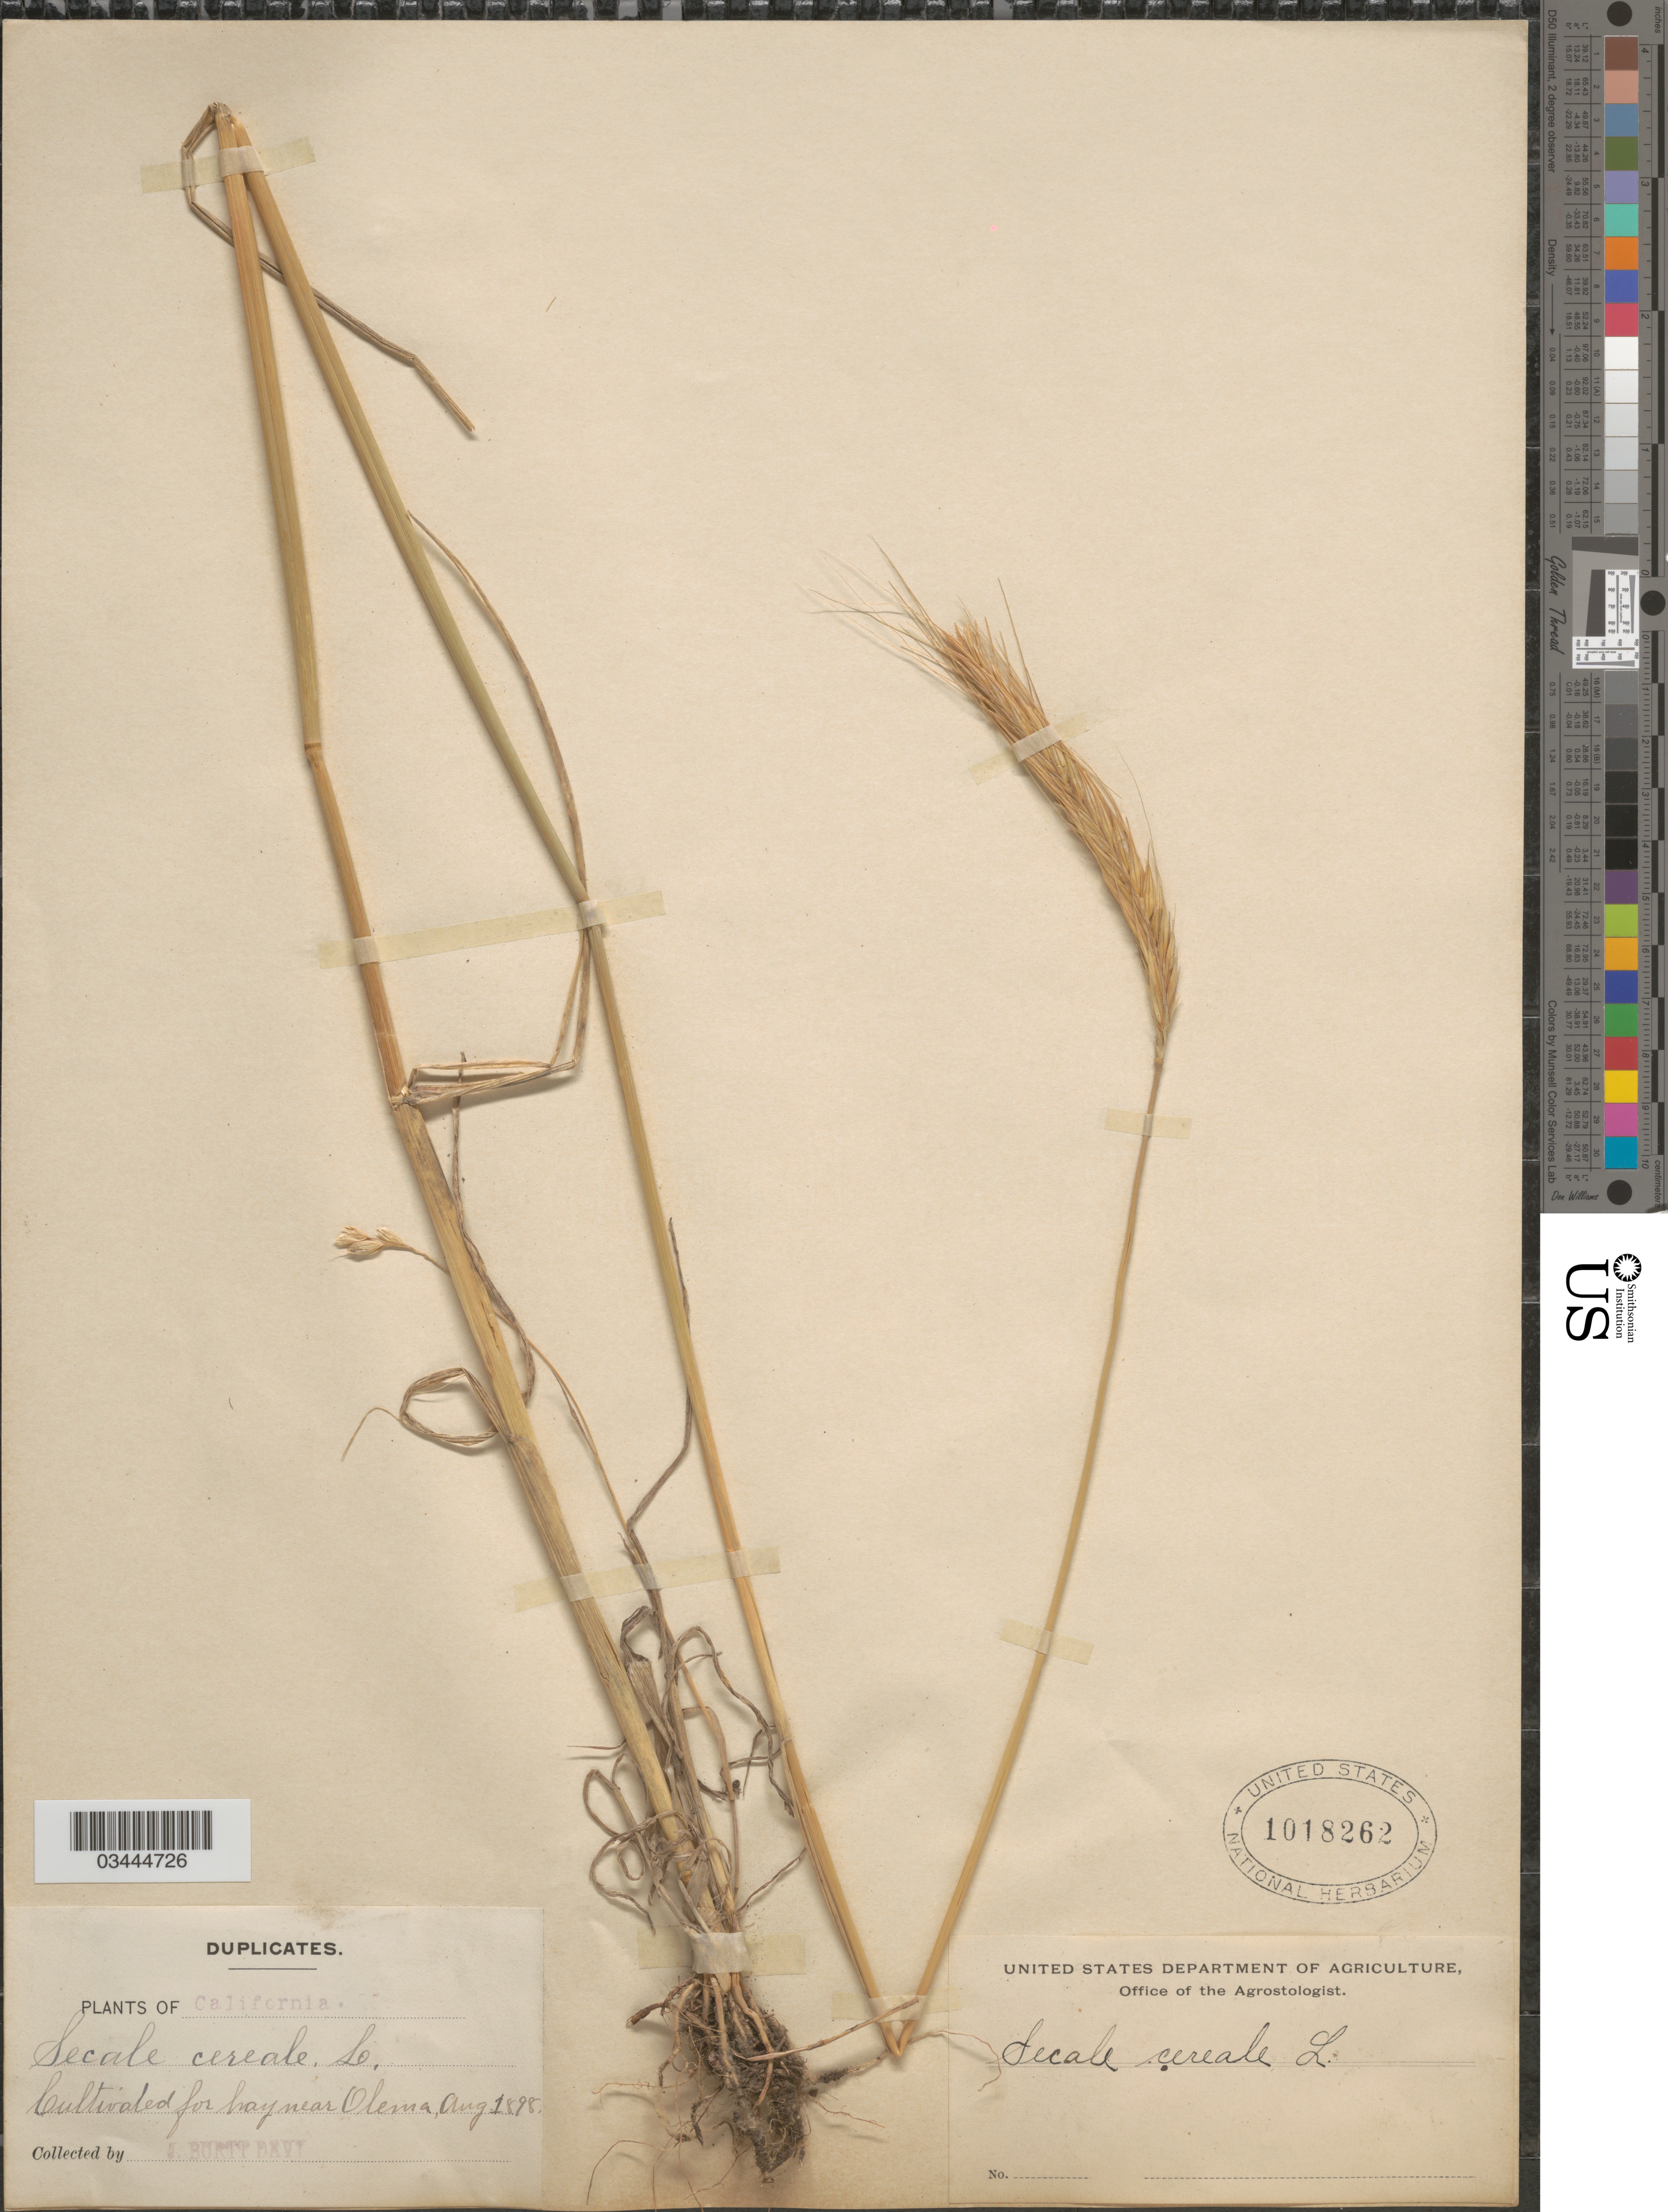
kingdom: Plantae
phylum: Tracheophyta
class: Liliopsida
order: Poales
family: Poaceae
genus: Secale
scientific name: Secale cereale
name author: L.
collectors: J. Burtt Davy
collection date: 1898-08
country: United States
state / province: California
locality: Hay near Olema.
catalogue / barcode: US 1018262